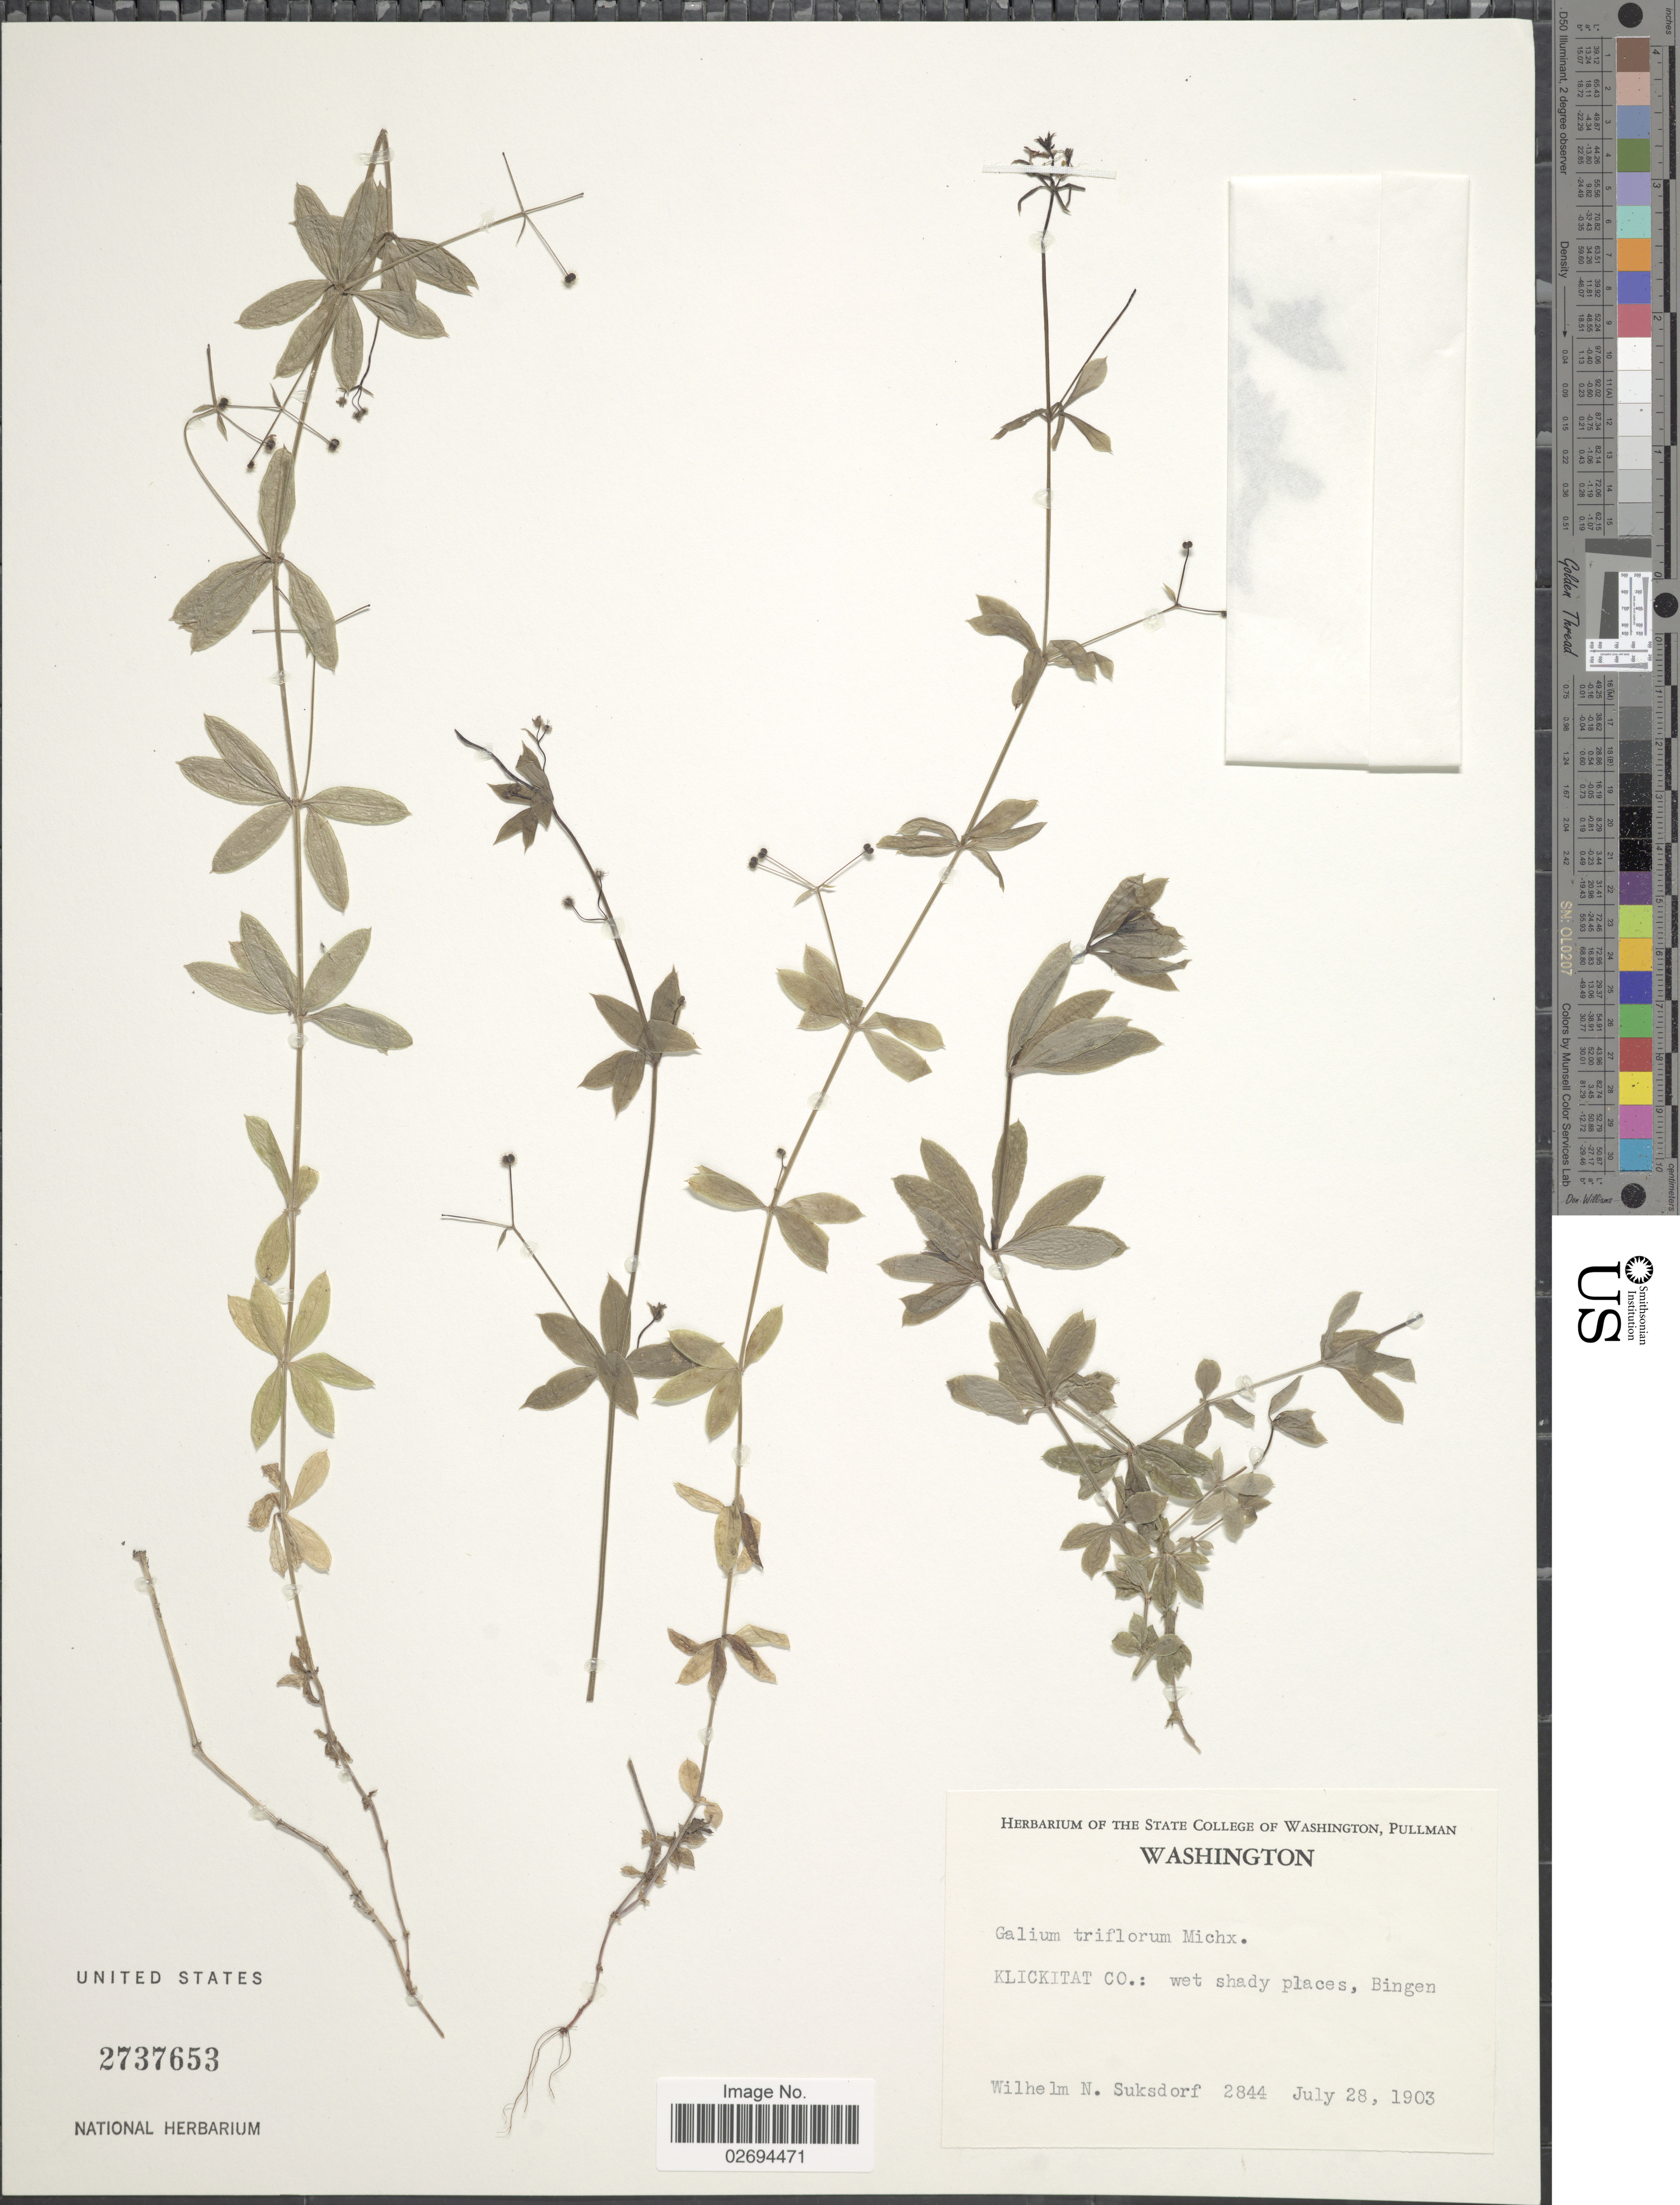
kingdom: Plantae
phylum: Tracheophyta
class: Magnoliopsida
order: Gentianales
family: Rubiaceae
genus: Galium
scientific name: Galium triflorum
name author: Michx.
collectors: W. N. Suksdorf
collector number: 2844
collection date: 1903-07-23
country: United States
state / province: Washington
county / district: Klickitat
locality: Klickitat Co.: Bingen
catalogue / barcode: US 2737653